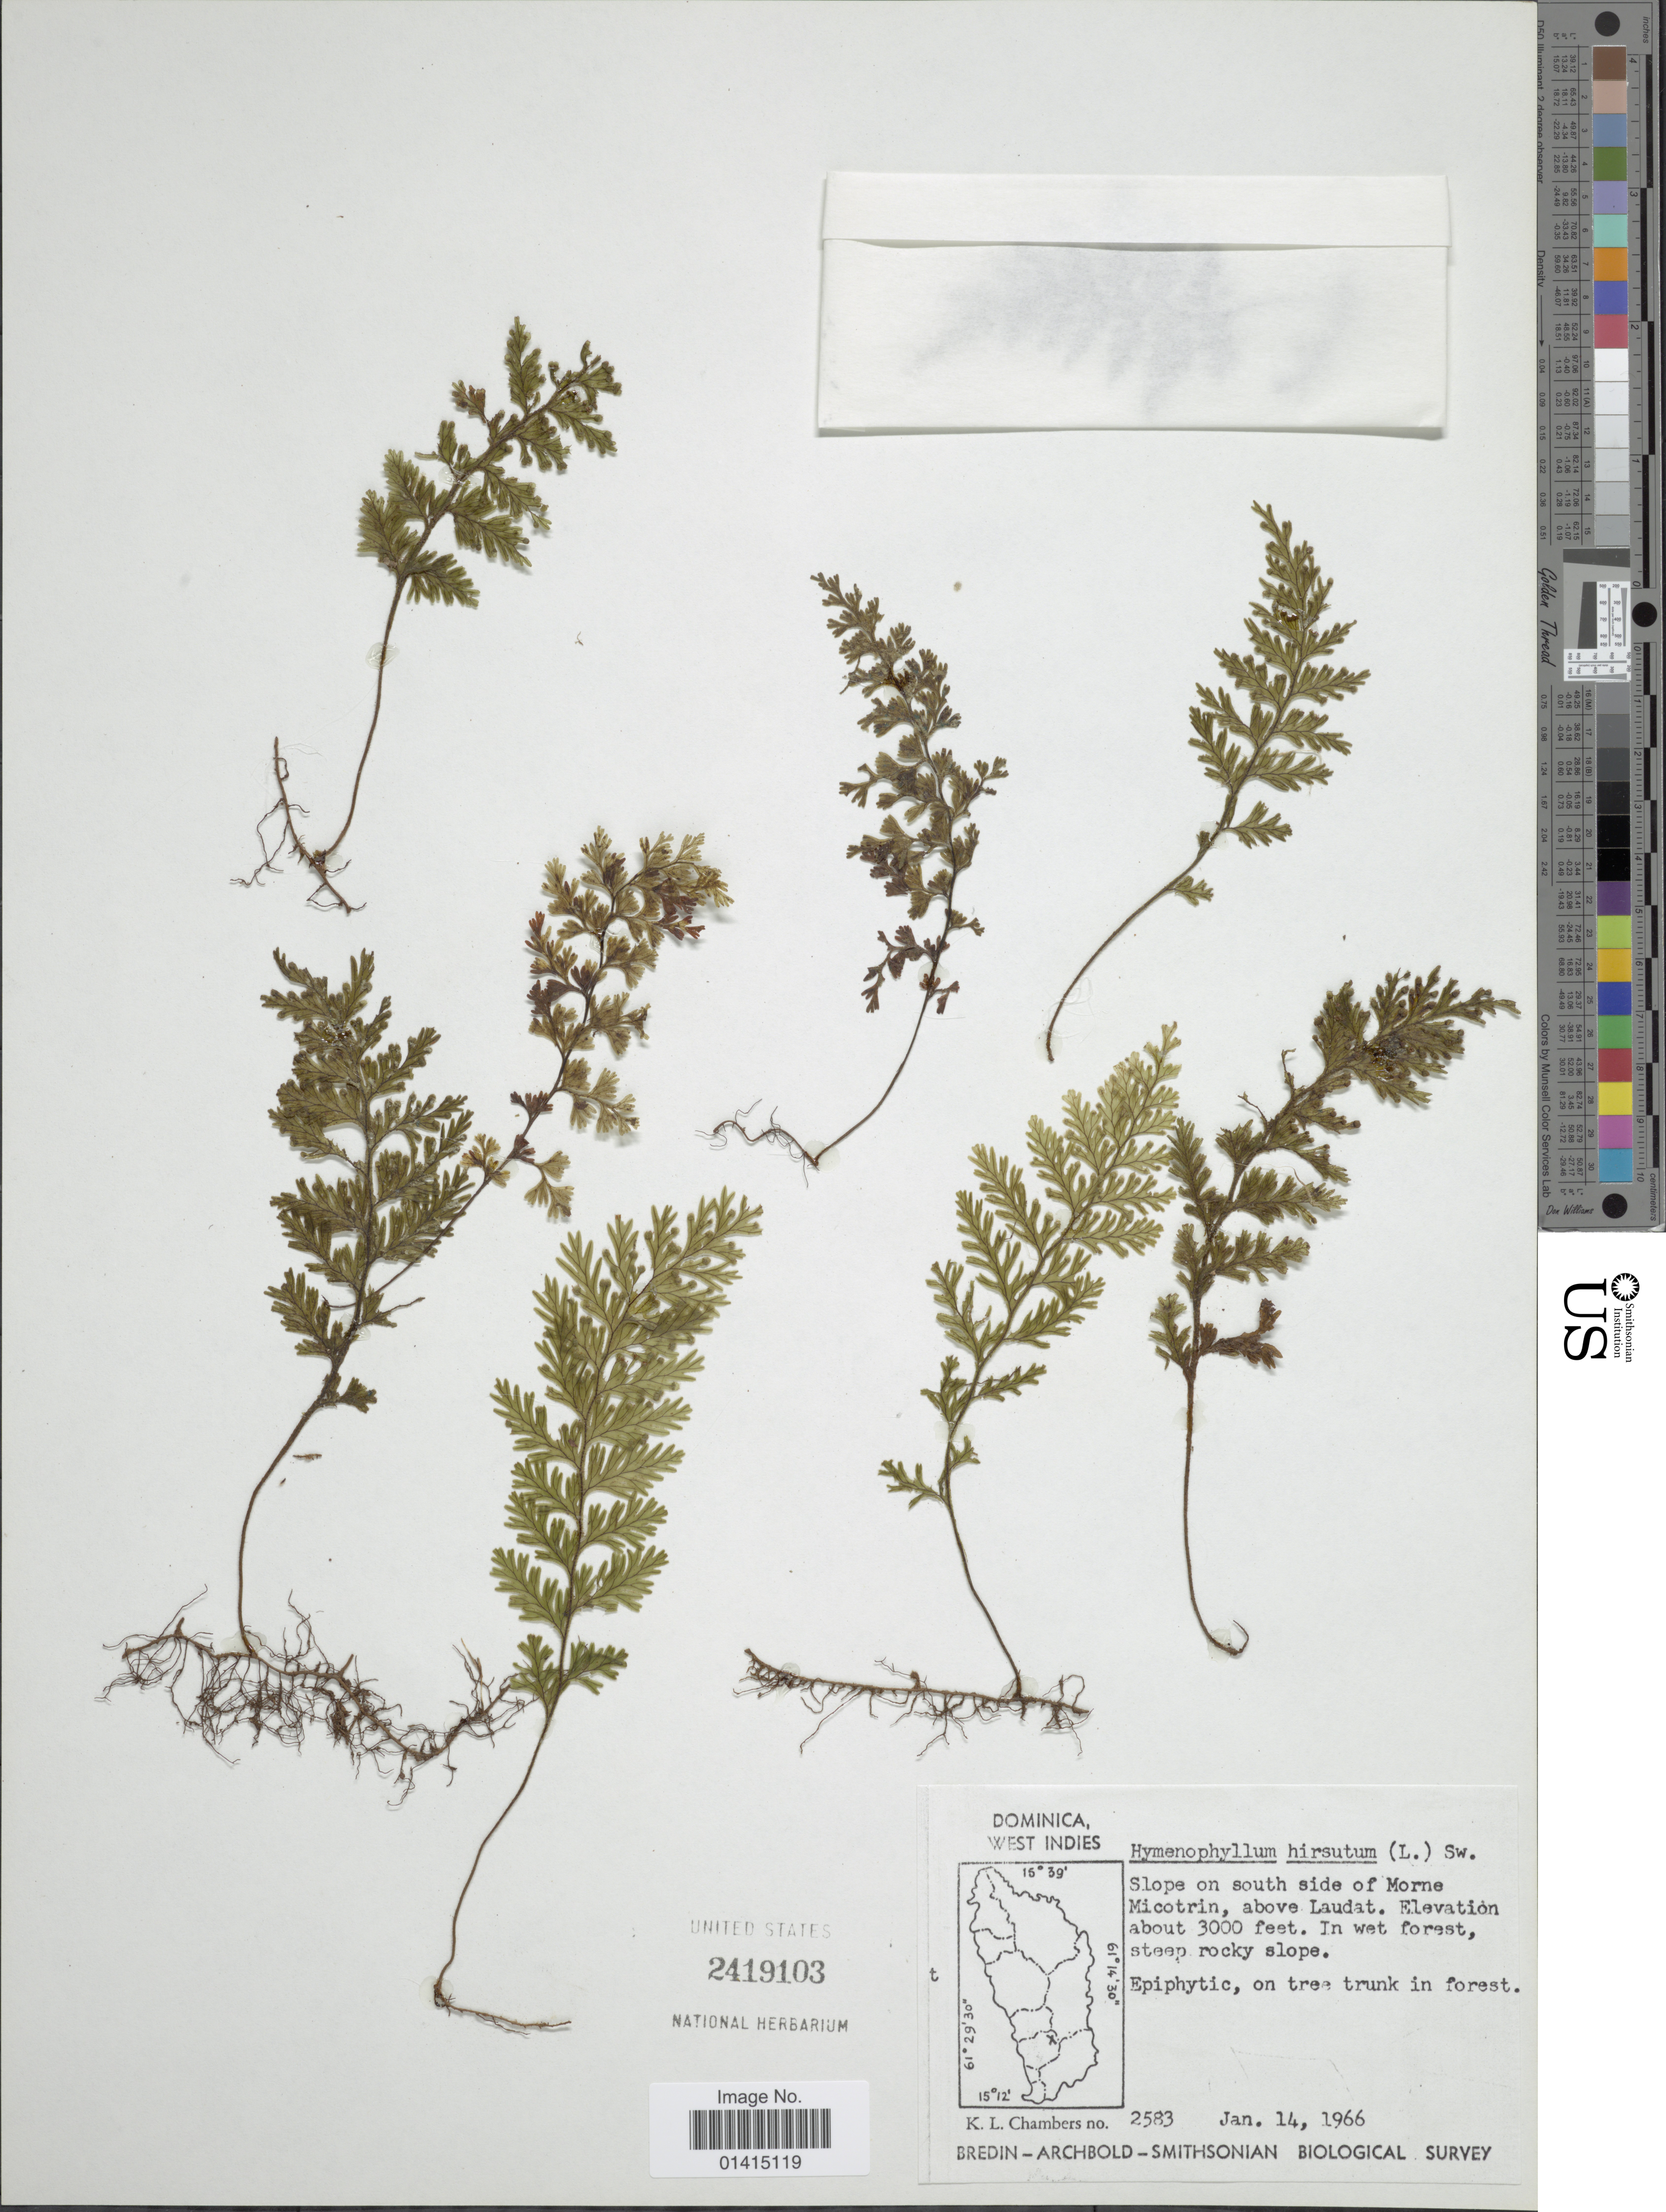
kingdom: Plantae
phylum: Tracheophyta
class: Polypodiopsida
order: Hymenophyllales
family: Hymenophyllaceae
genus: Hymenophyllum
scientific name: Hymenophyllum hirsutum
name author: (L.) Sw.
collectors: K. Chambers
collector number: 2583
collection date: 1966-01-14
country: Dominica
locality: West Indies, slope on south side of Morne Micotrin, above Laudat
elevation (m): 914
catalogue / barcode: US 2419103